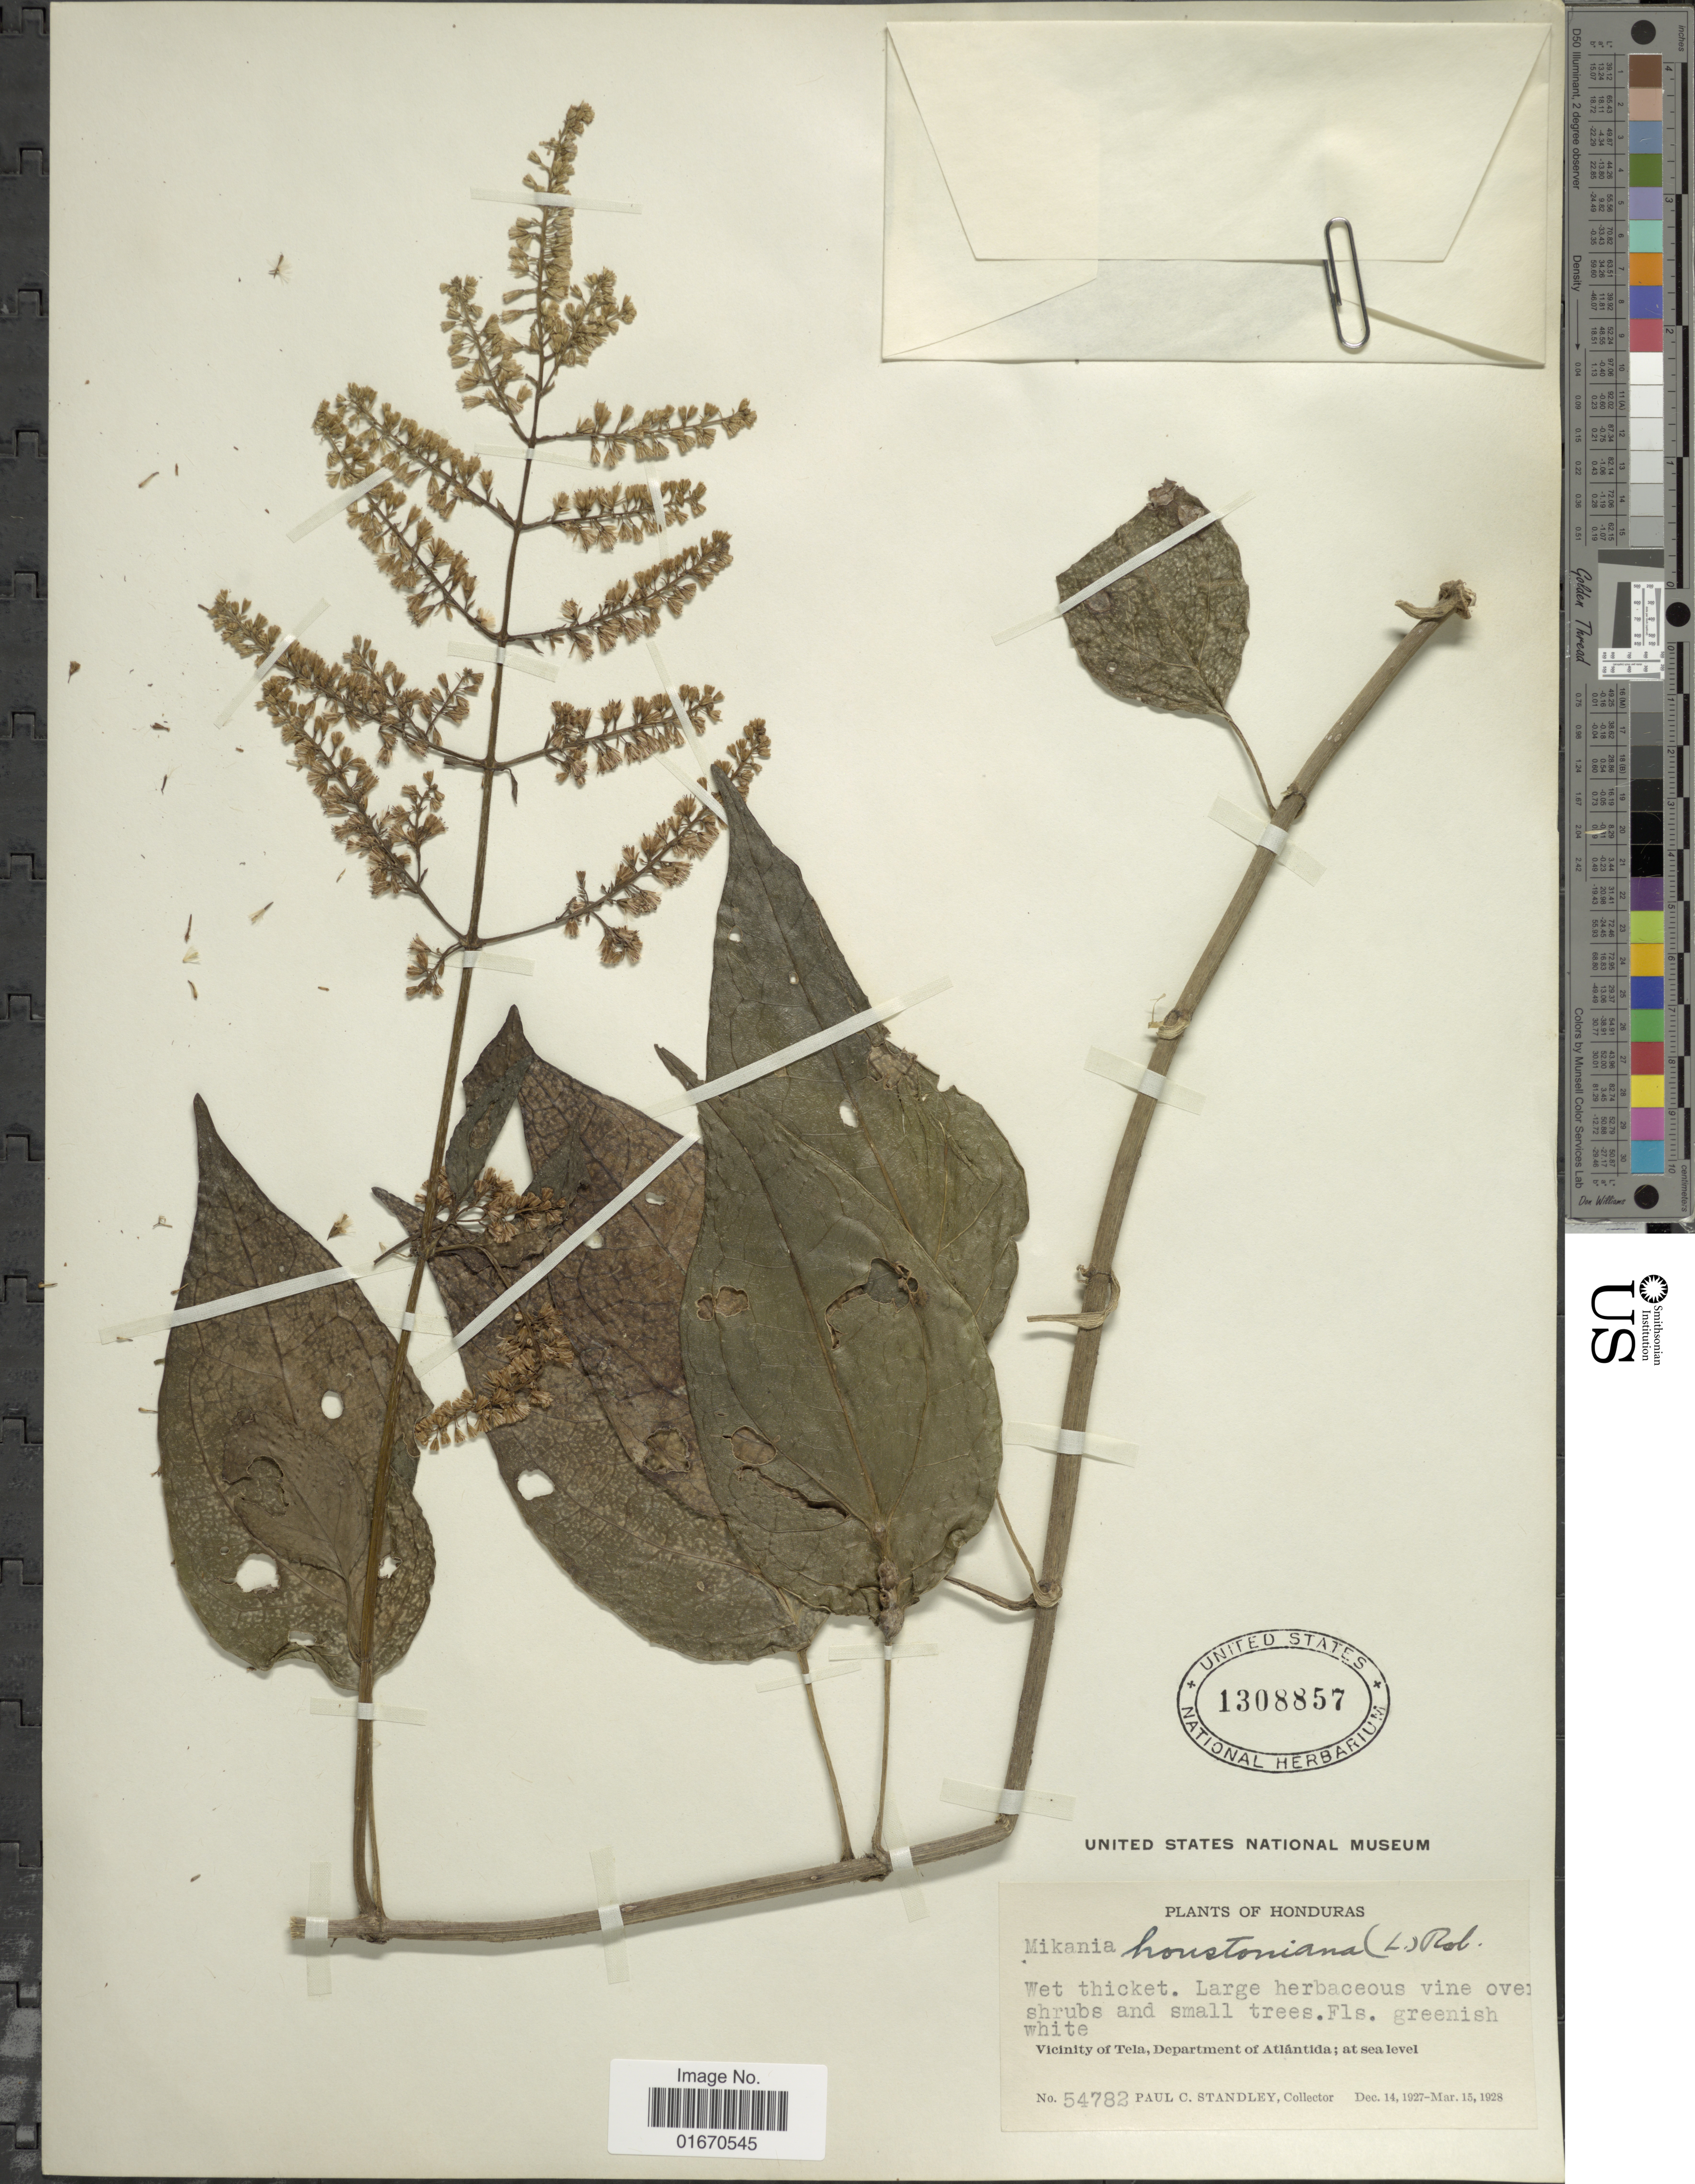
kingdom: Plantae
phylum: Tracheophyta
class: Magnoliopsida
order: Asterales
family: Asteraceae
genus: Mikania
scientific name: Mikania houstoniana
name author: (L.) B.L. Rob.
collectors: P. C. Standley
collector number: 54782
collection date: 1927-12-14/1928-03-15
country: Honduras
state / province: Atlántida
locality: Vicinity of Tela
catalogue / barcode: US 1308857